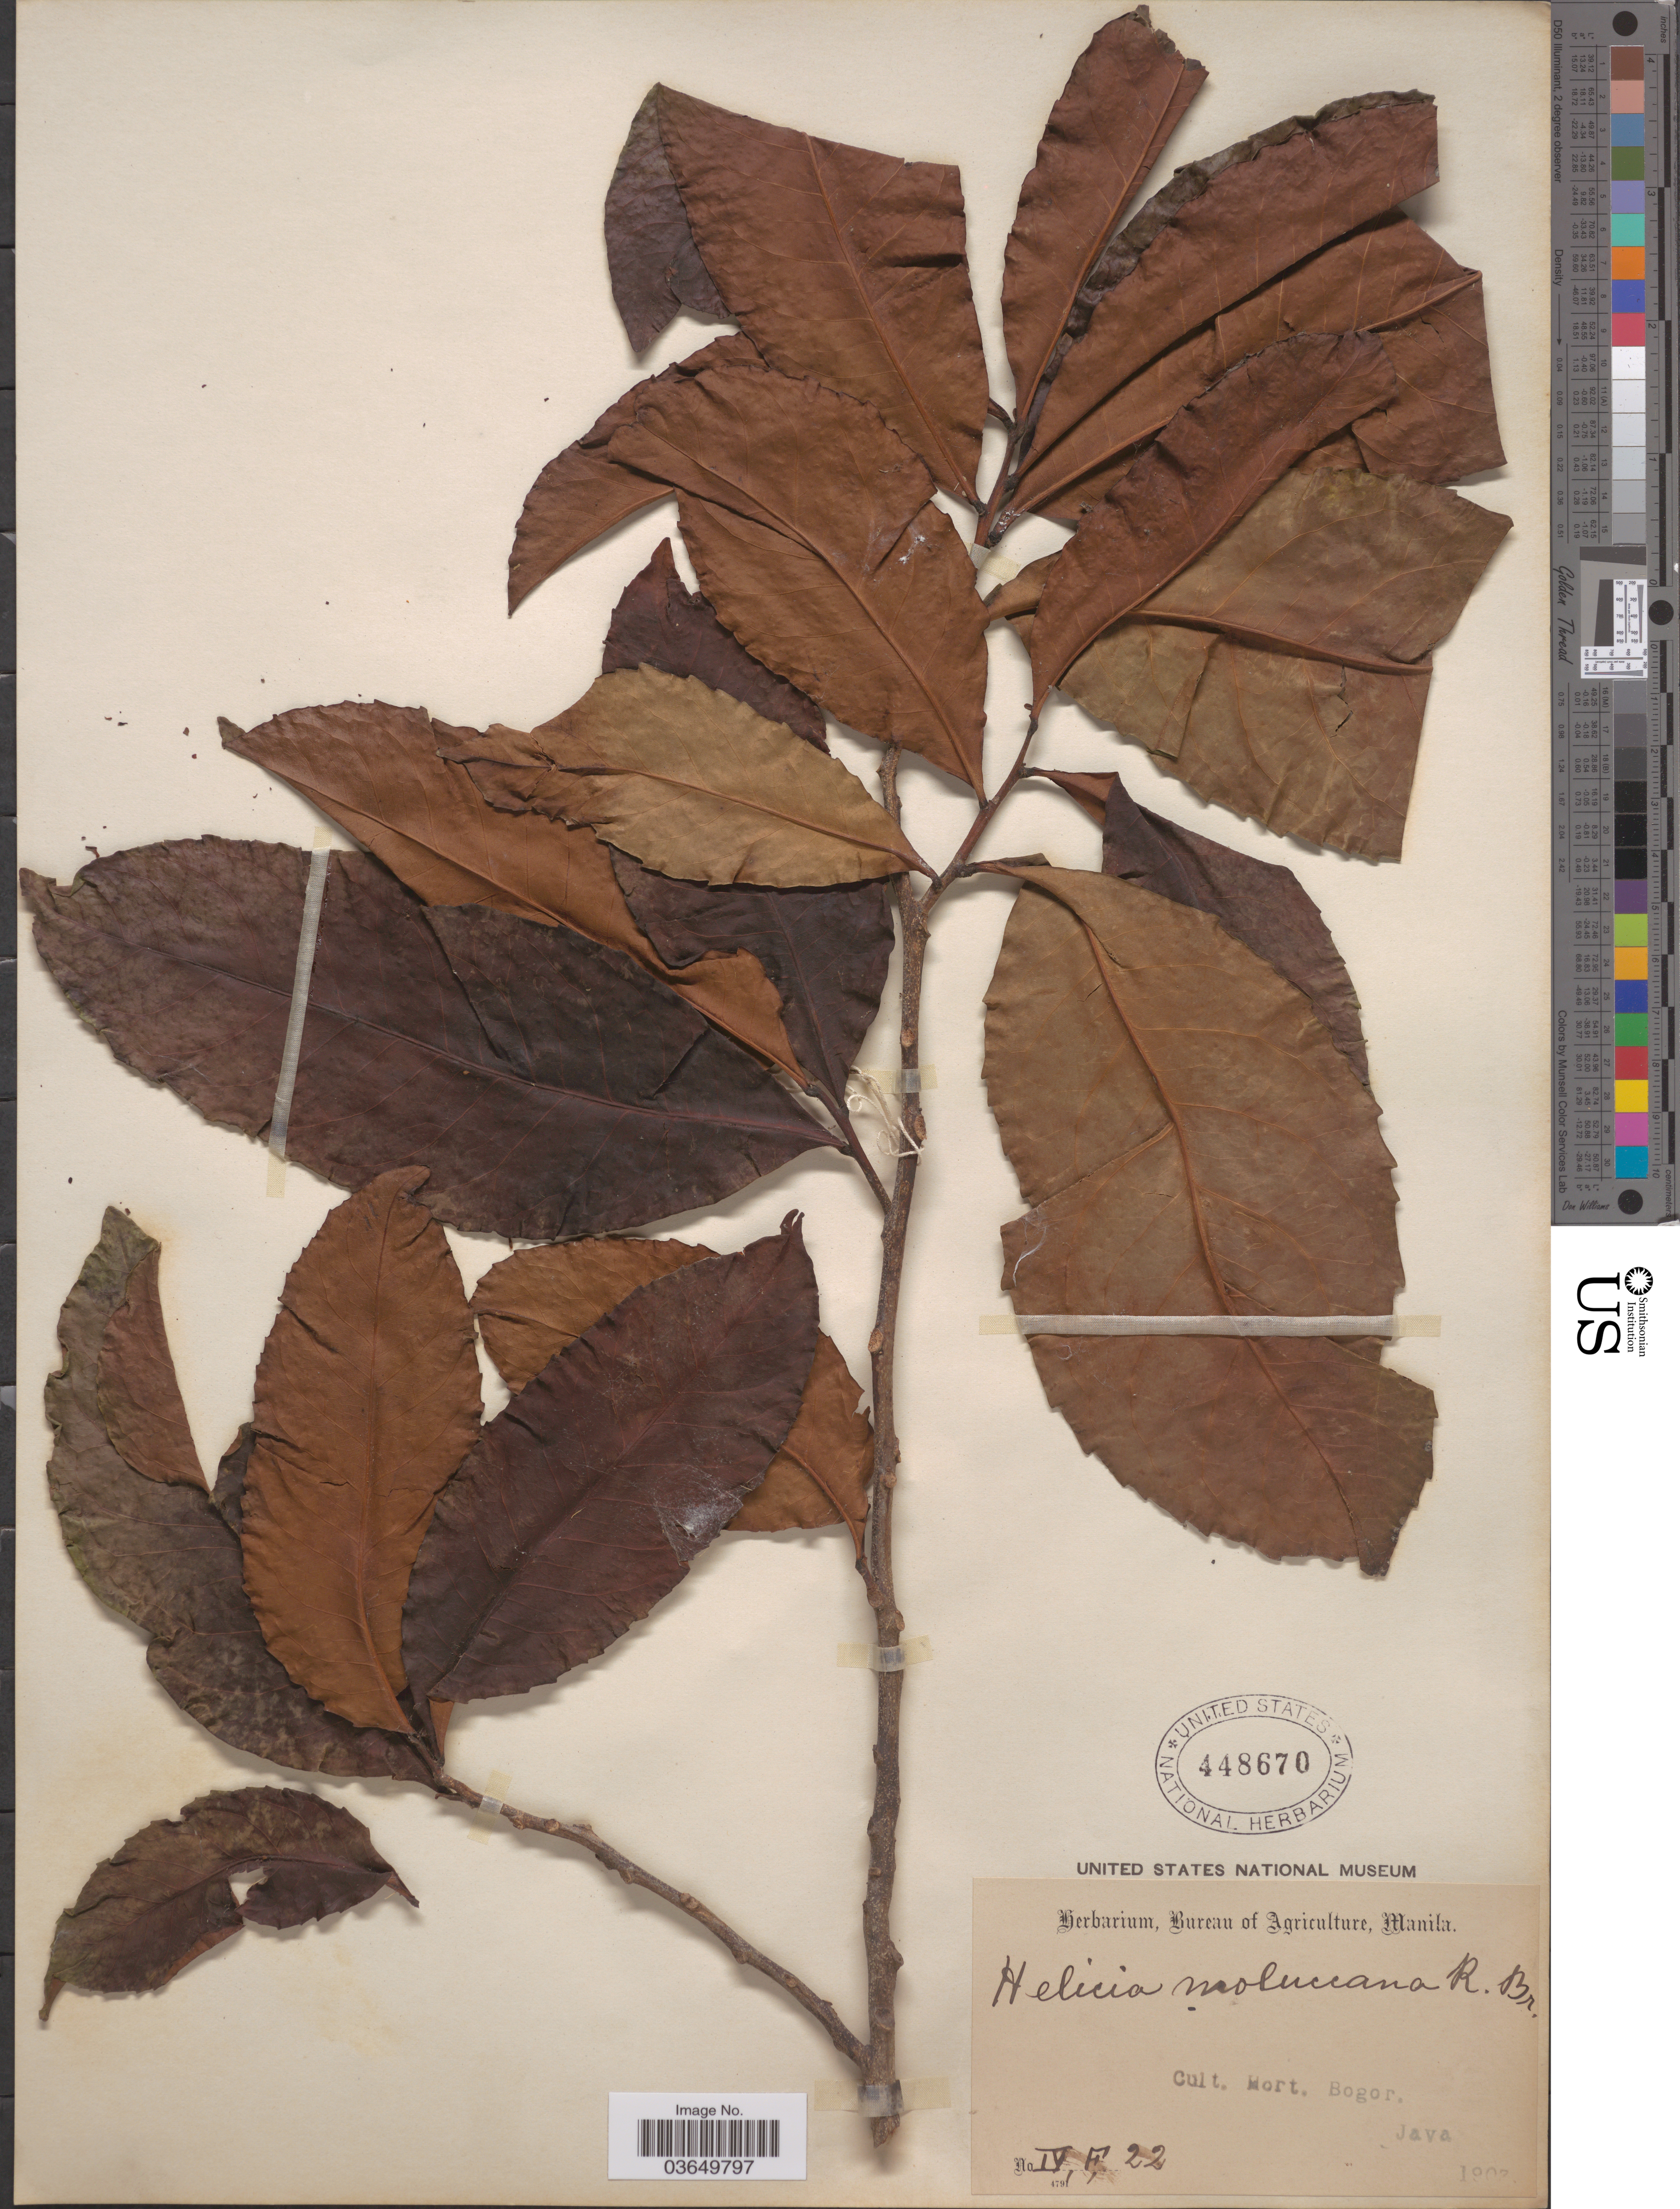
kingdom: Plantae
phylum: Tracheophyta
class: Magnoliopsida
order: Proteales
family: Proteaceae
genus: Helicia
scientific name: Helicia moluccana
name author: (R. Br.) Blume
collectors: Ex herb. Bureau of Agriculture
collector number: IV, F, 22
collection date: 1902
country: Indonesia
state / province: Java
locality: Cult. Hort. Bogor.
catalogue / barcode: US 448670